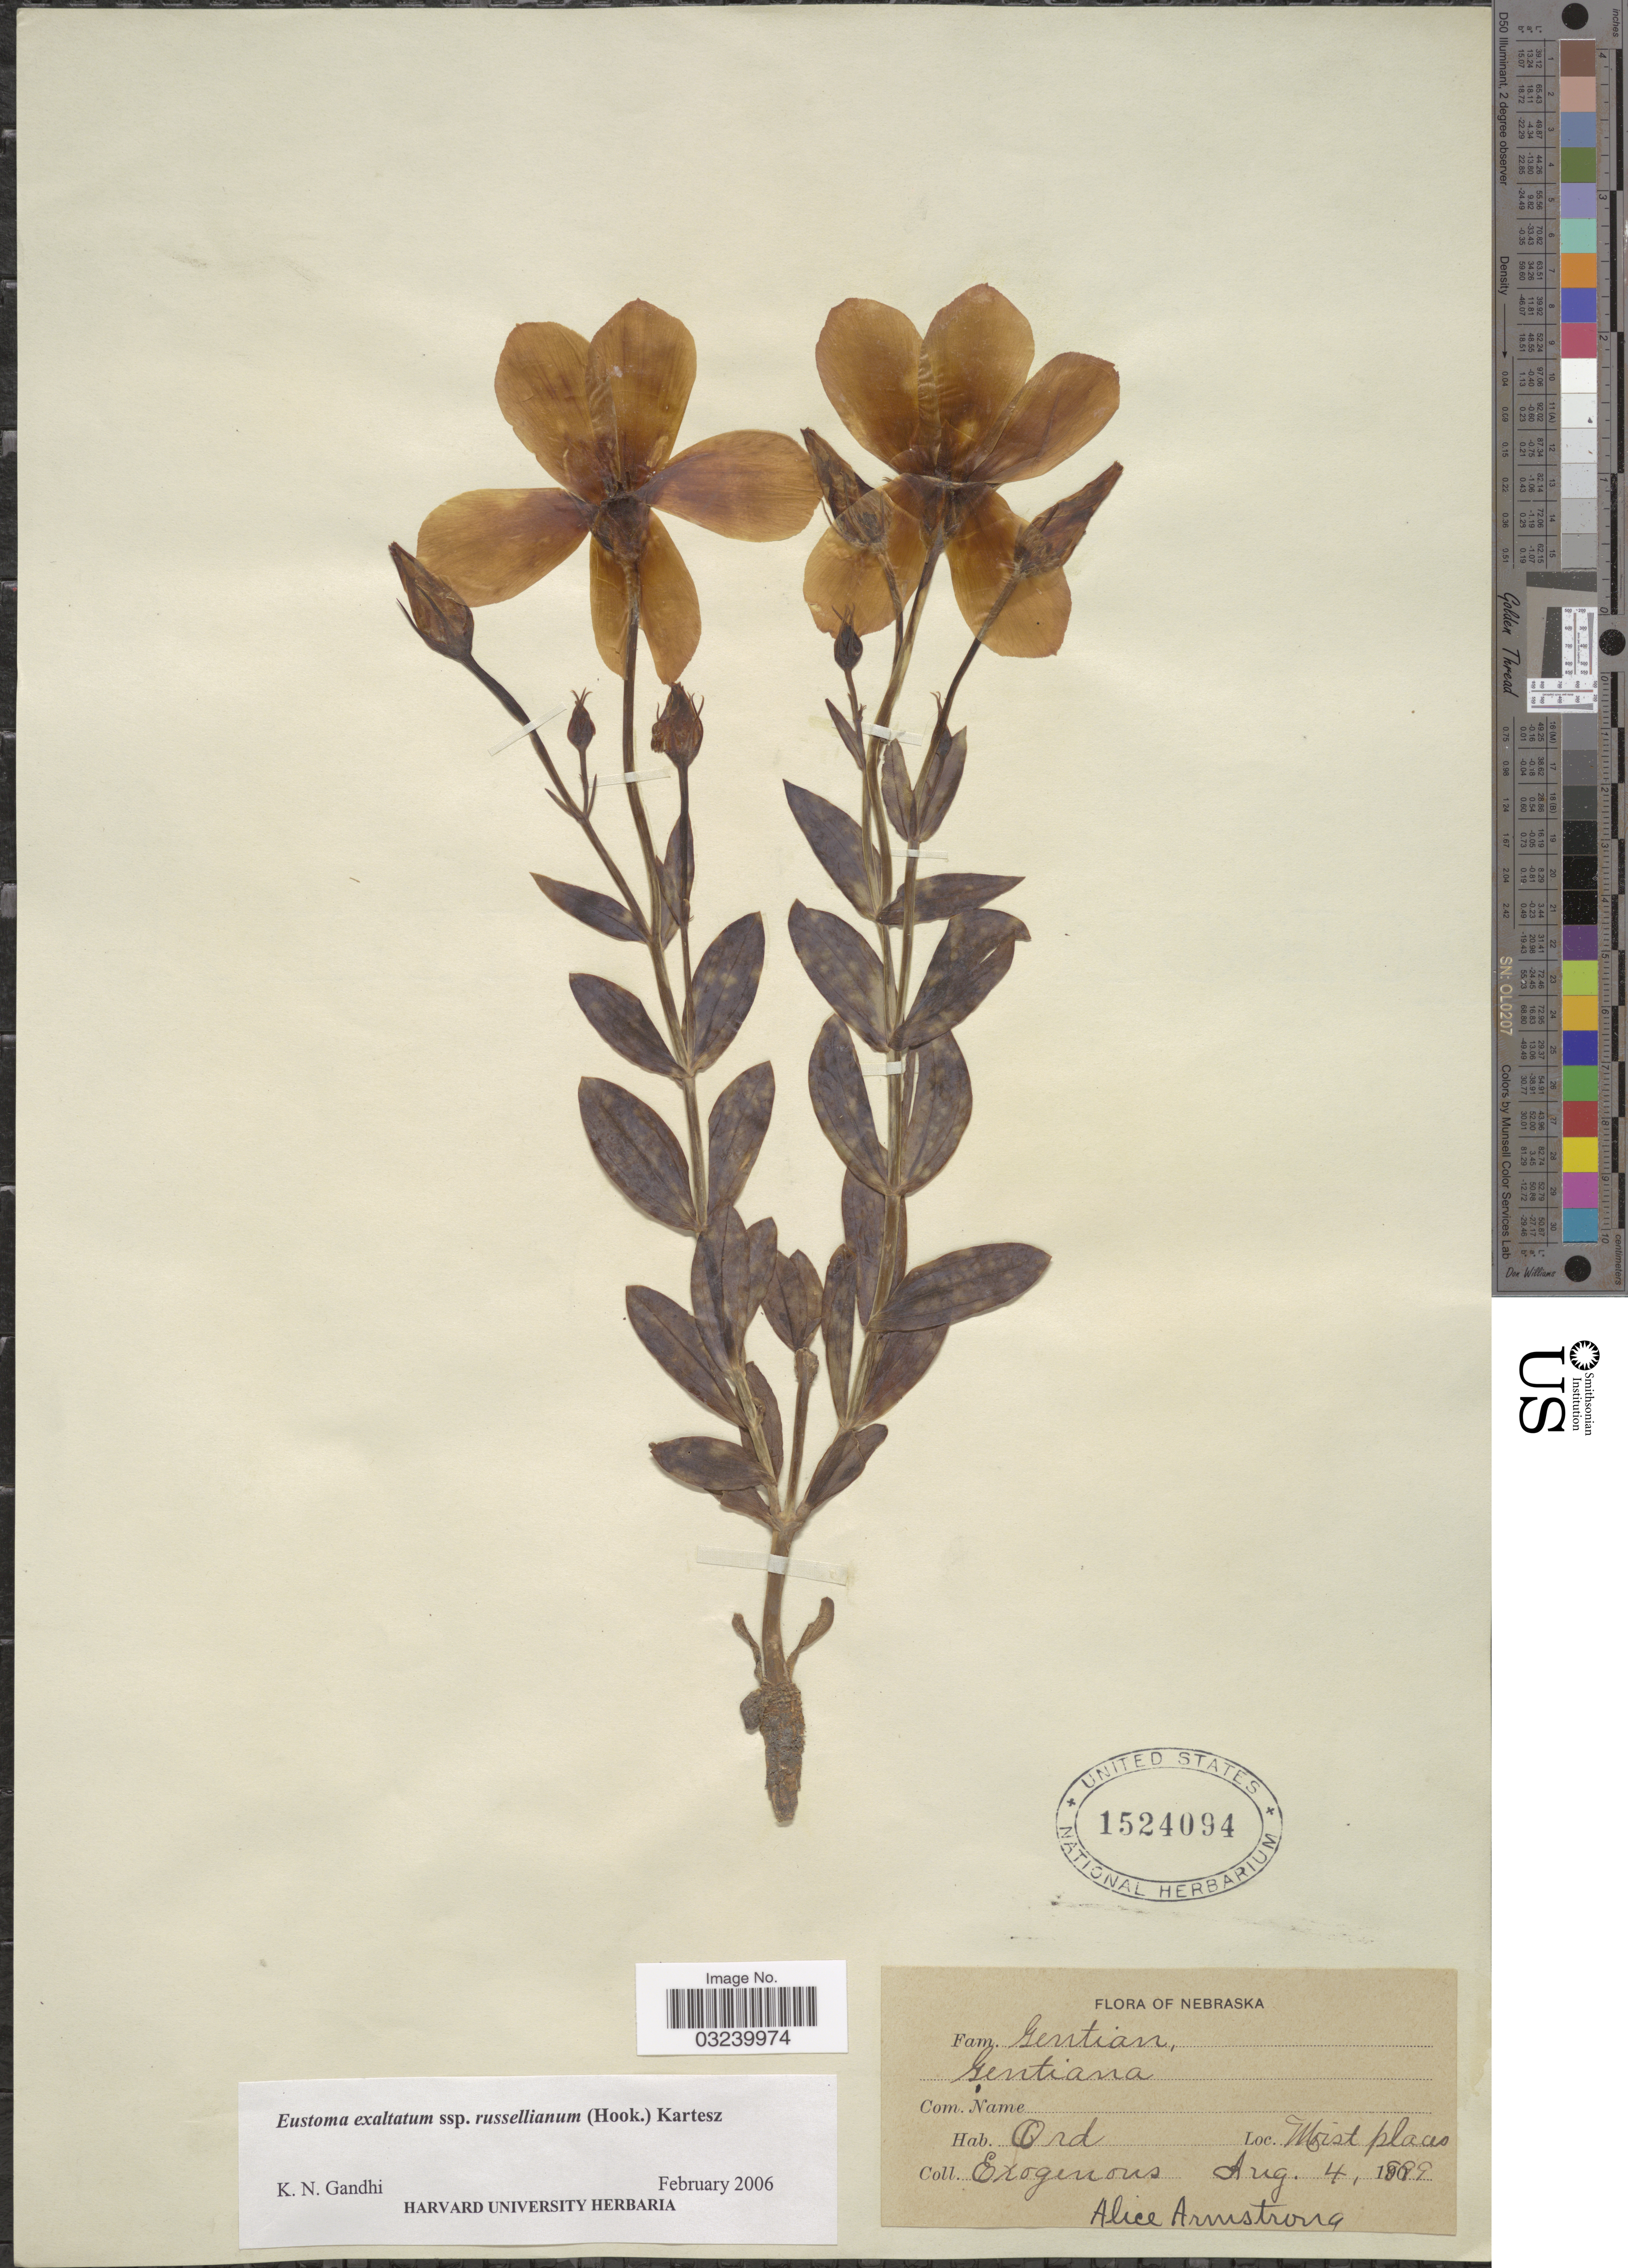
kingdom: Plantae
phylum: Tracheophyta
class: Magnoliopsida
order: Gentianales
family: Gentianaceae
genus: Eustoma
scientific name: Eustoma grandiflorum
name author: (Raf.) Shinners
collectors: A. Armstrong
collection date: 1899-08-04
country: United States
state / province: Nebraska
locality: Moist places.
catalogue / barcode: US 1524094